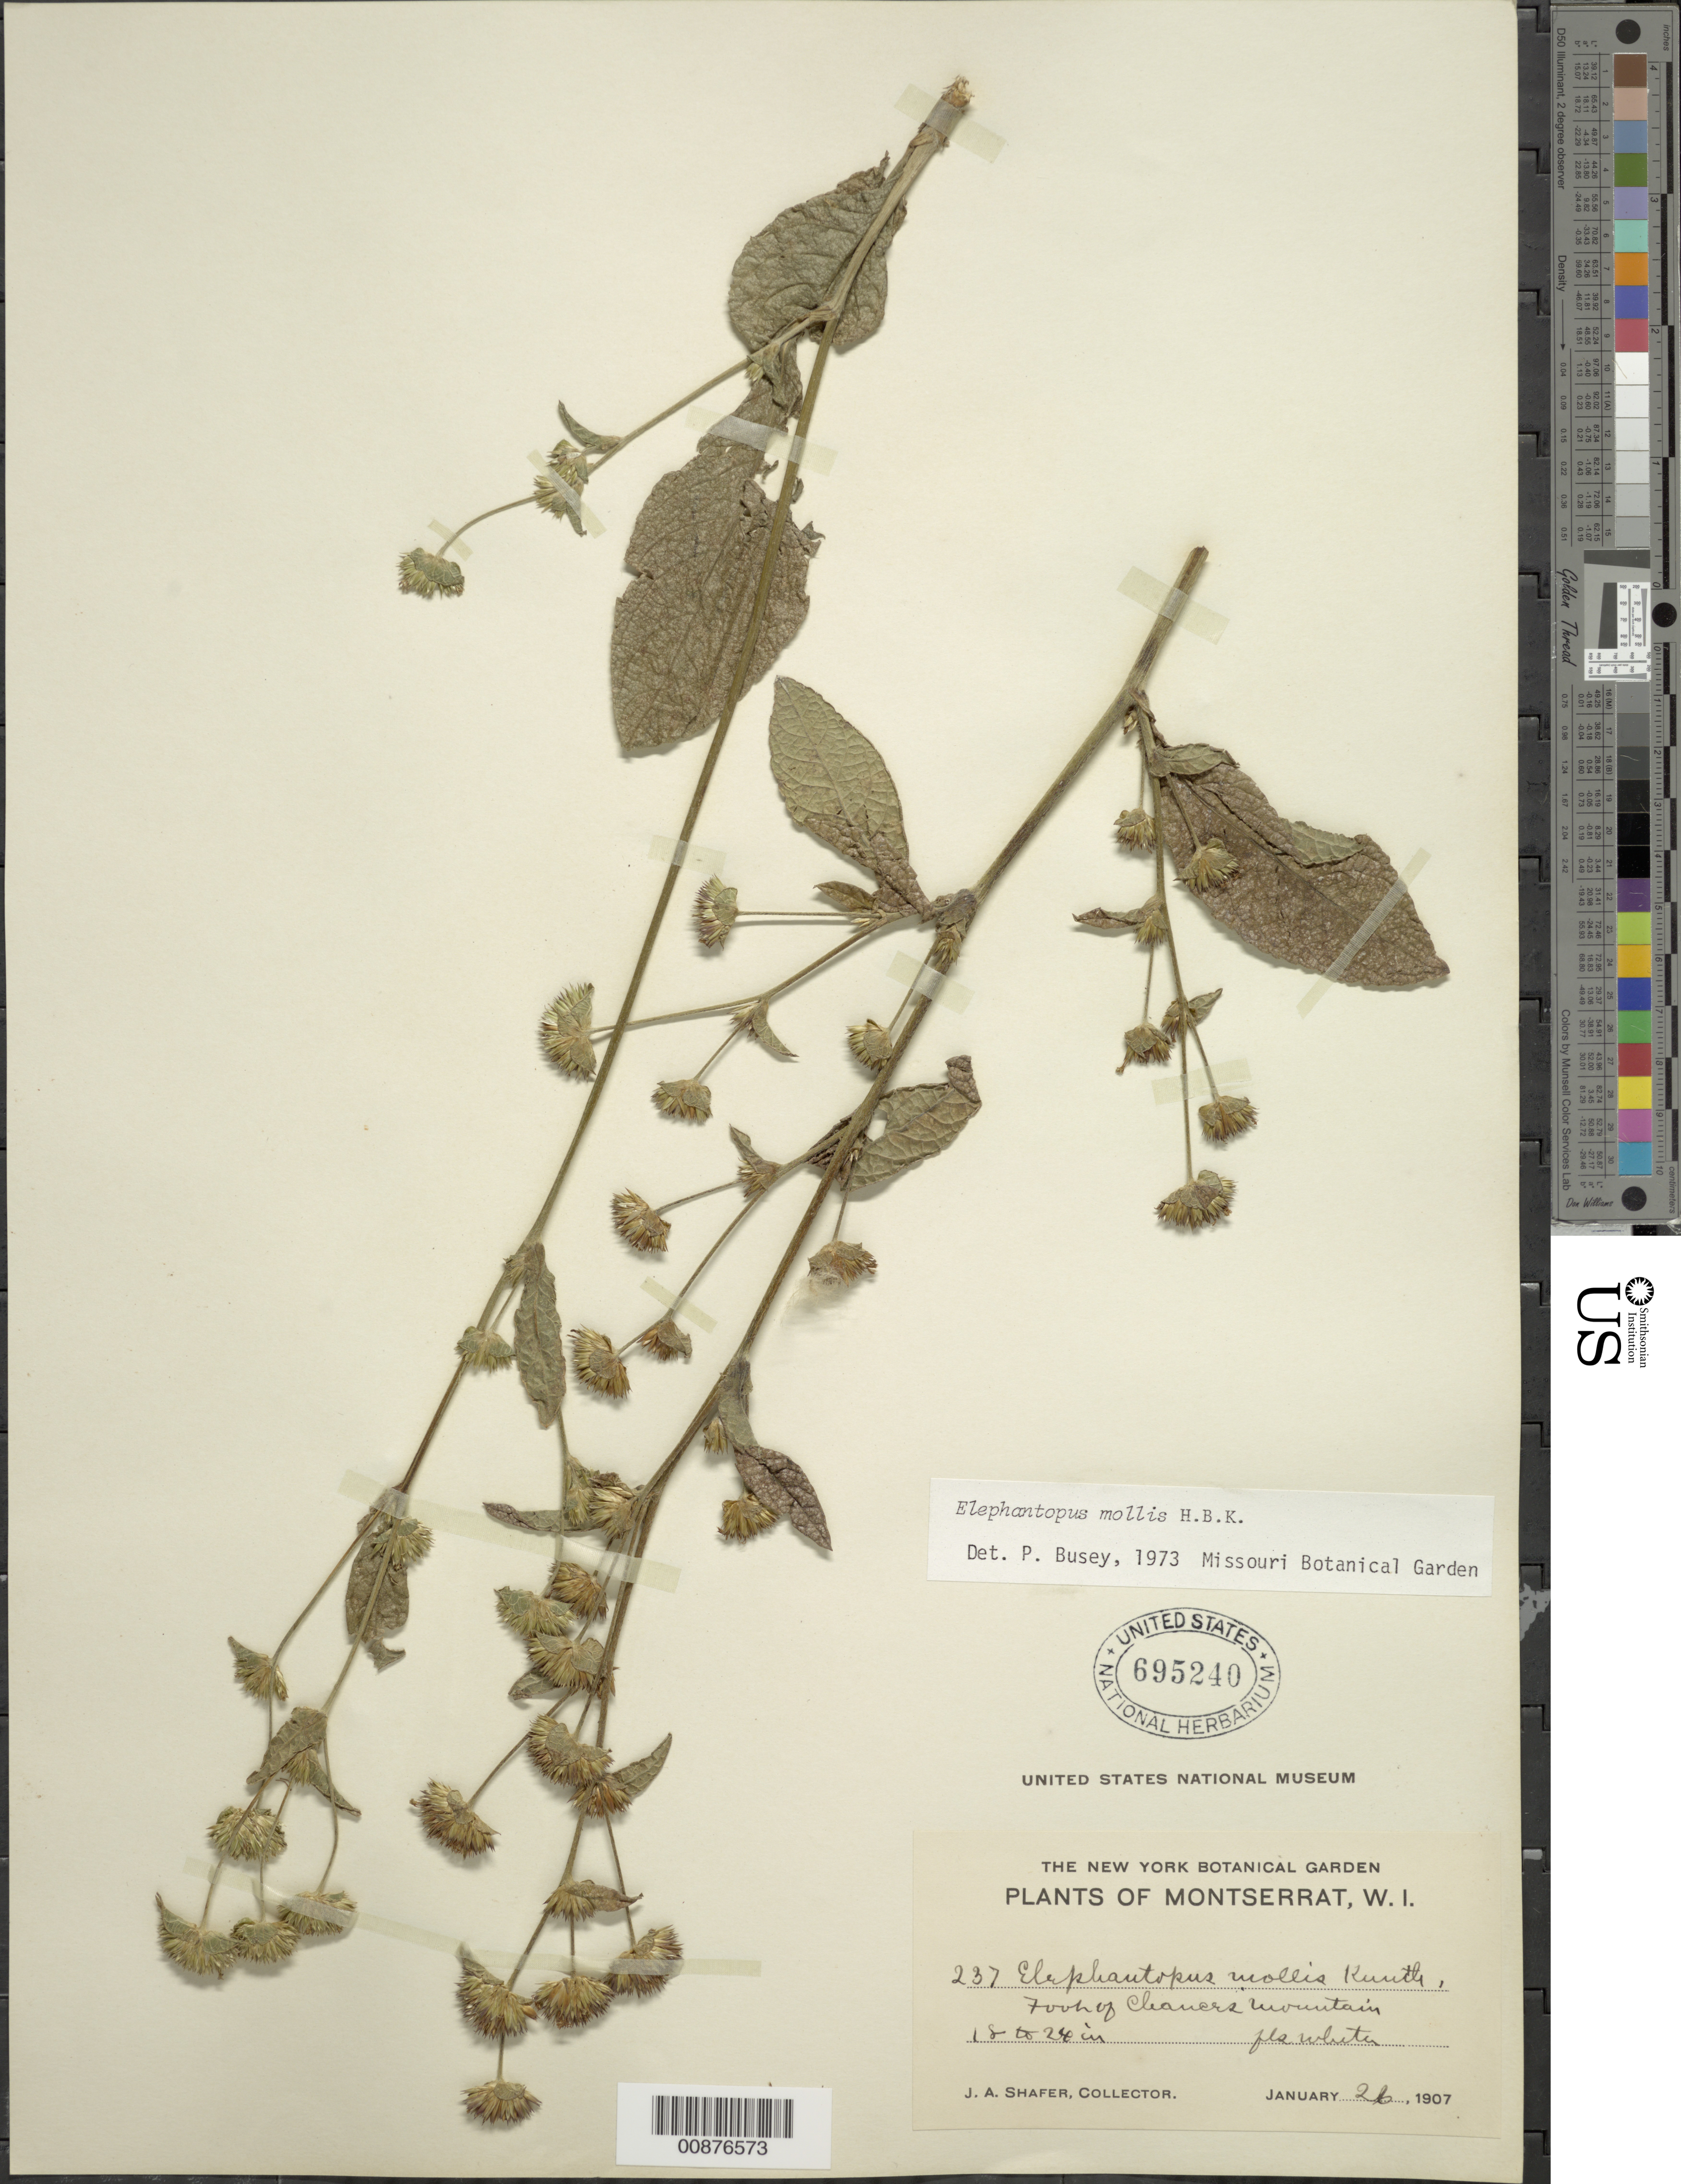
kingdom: Plantae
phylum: Tracheophyta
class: Magnoliopsida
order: Asterales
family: Asteraceae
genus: Elephantopus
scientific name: Elephantopus mollis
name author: Kunth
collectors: J. A. Shafer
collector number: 237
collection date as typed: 26 Jan 1907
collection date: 1907-01-26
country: Montserrat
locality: Foot of Chaners Mountain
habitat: Foot of mountain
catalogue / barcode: US 695240